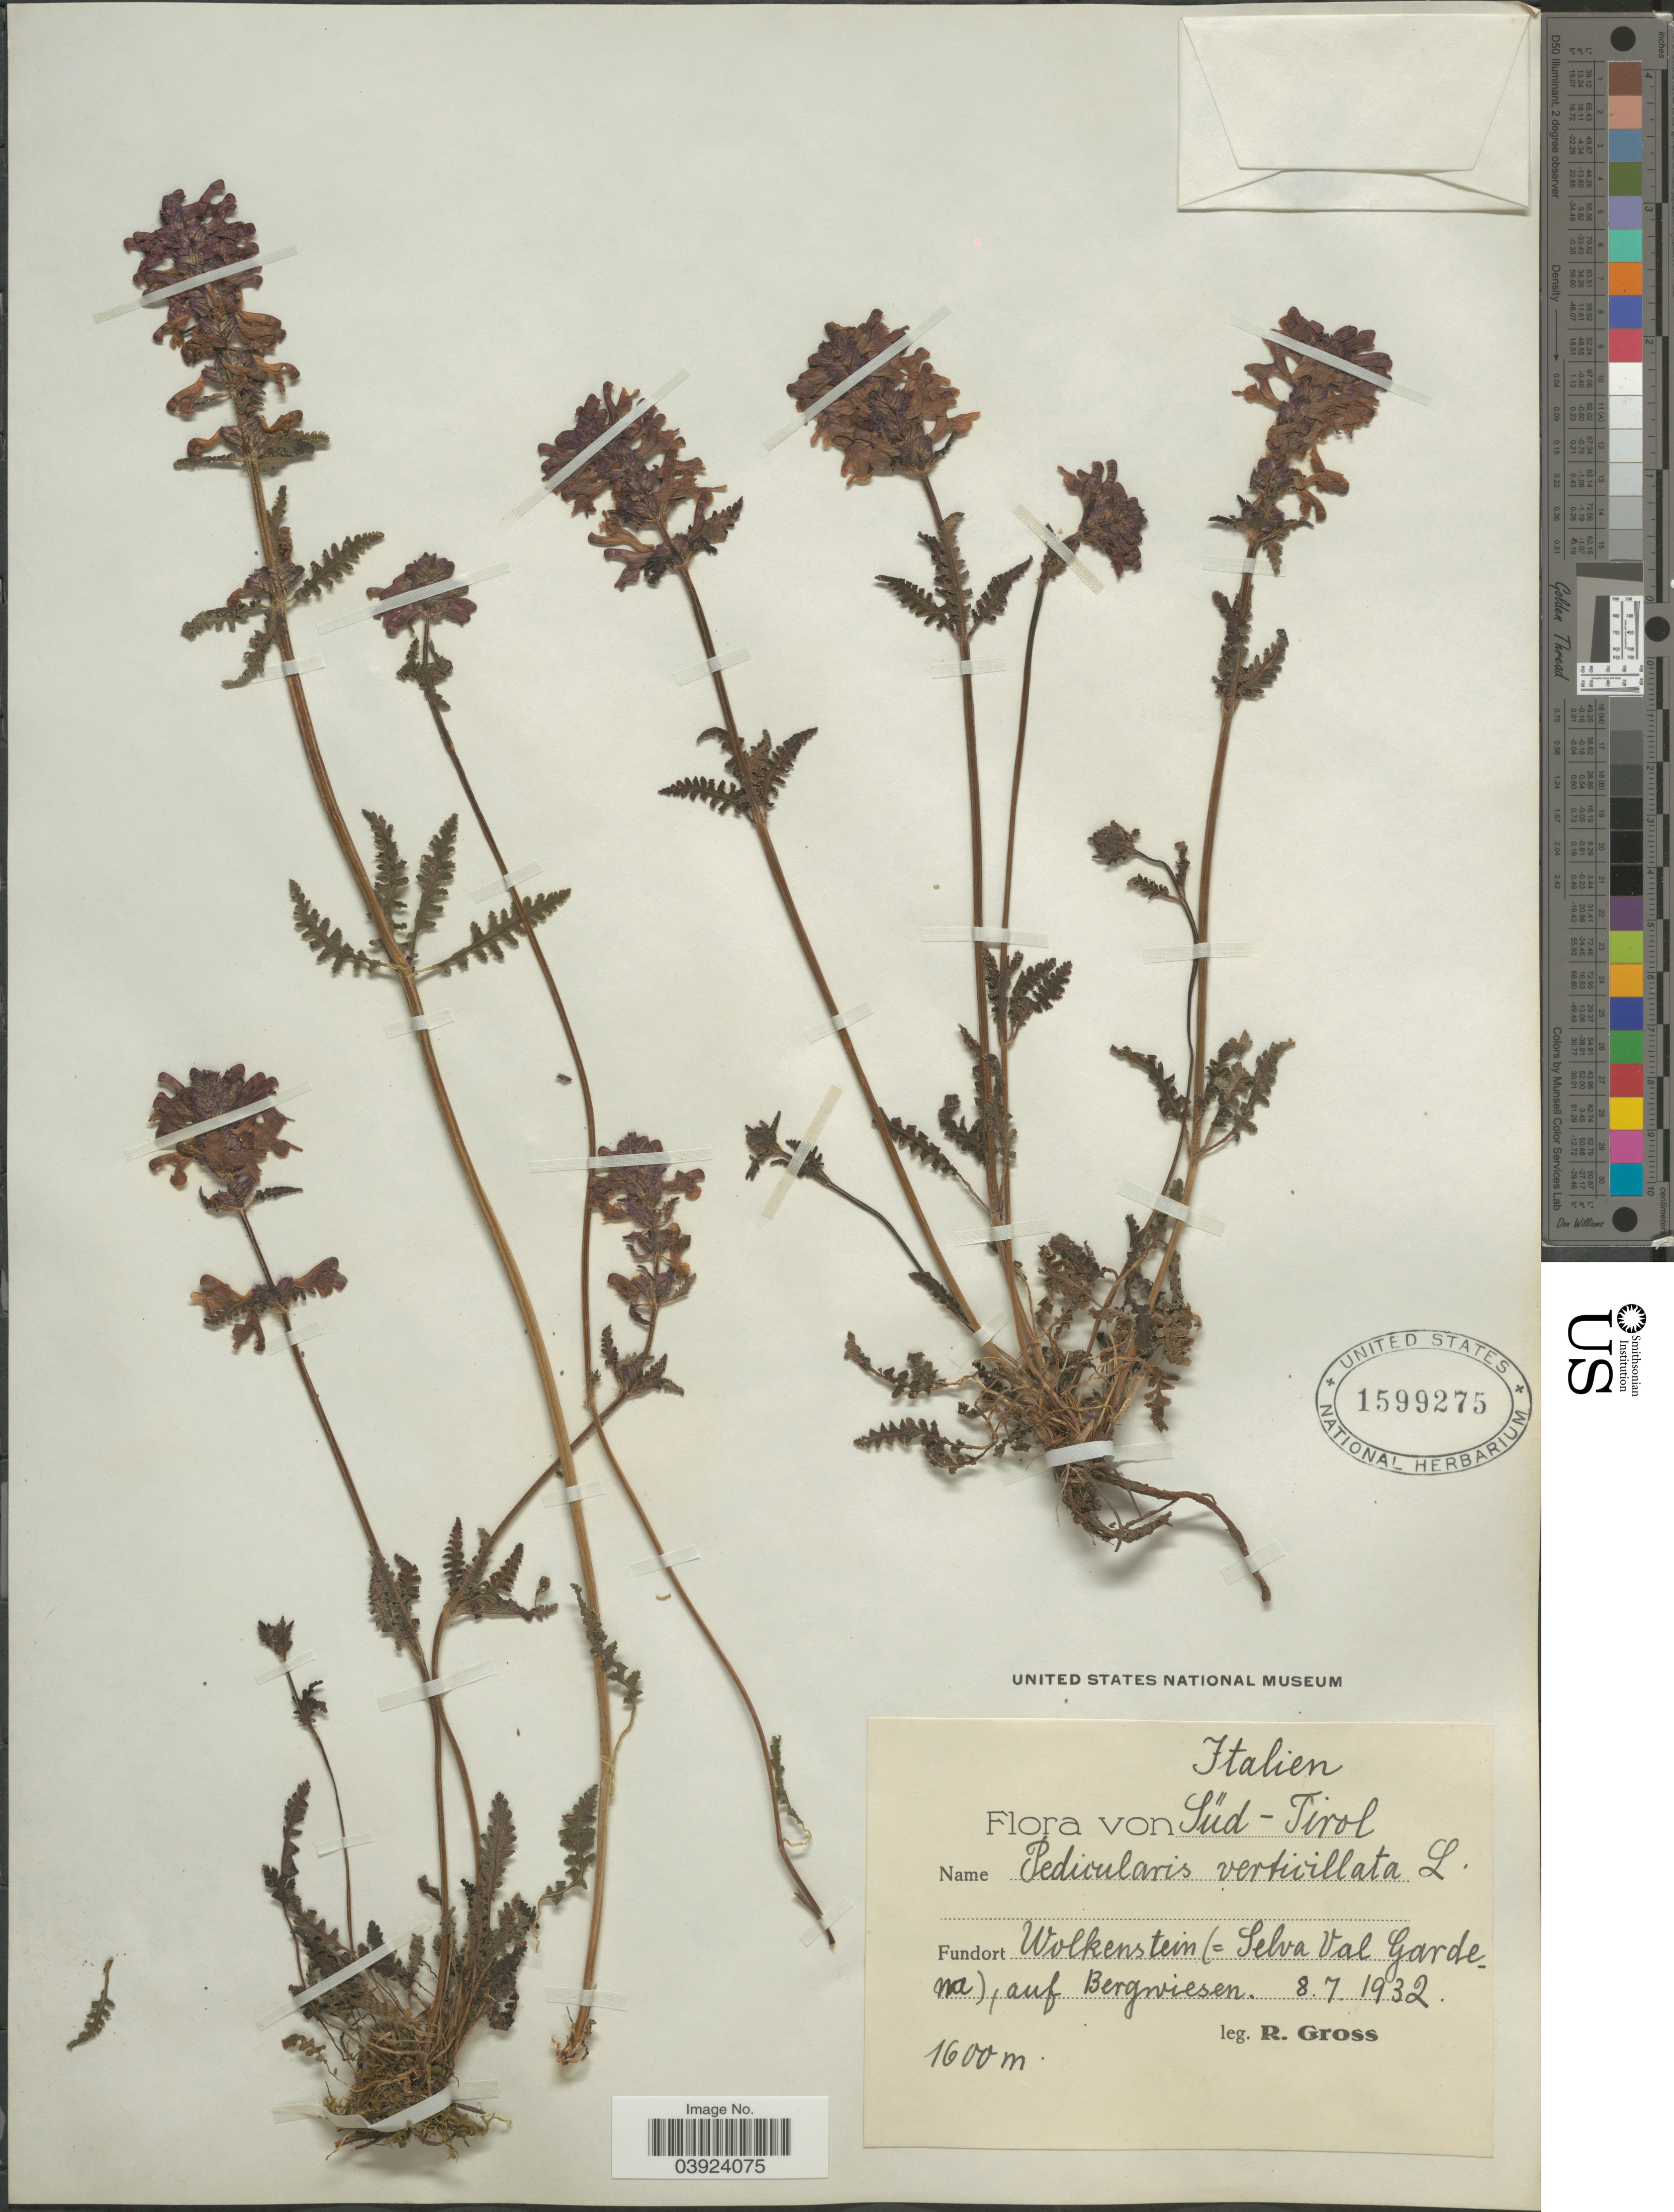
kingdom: Plantae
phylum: Tracheophyta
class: Magnoliopsida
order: Lamiales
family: Orobanchaceae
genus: Pedicularis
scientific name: Pedicularis verticillata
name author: L.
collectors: R. Gross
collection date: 1932-07-08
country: Italy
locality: Süd-Tirol. Wolkenstein (= Selva Val Gardena), auf Bergwiesen.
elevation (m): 1600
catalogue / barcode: US 1599275